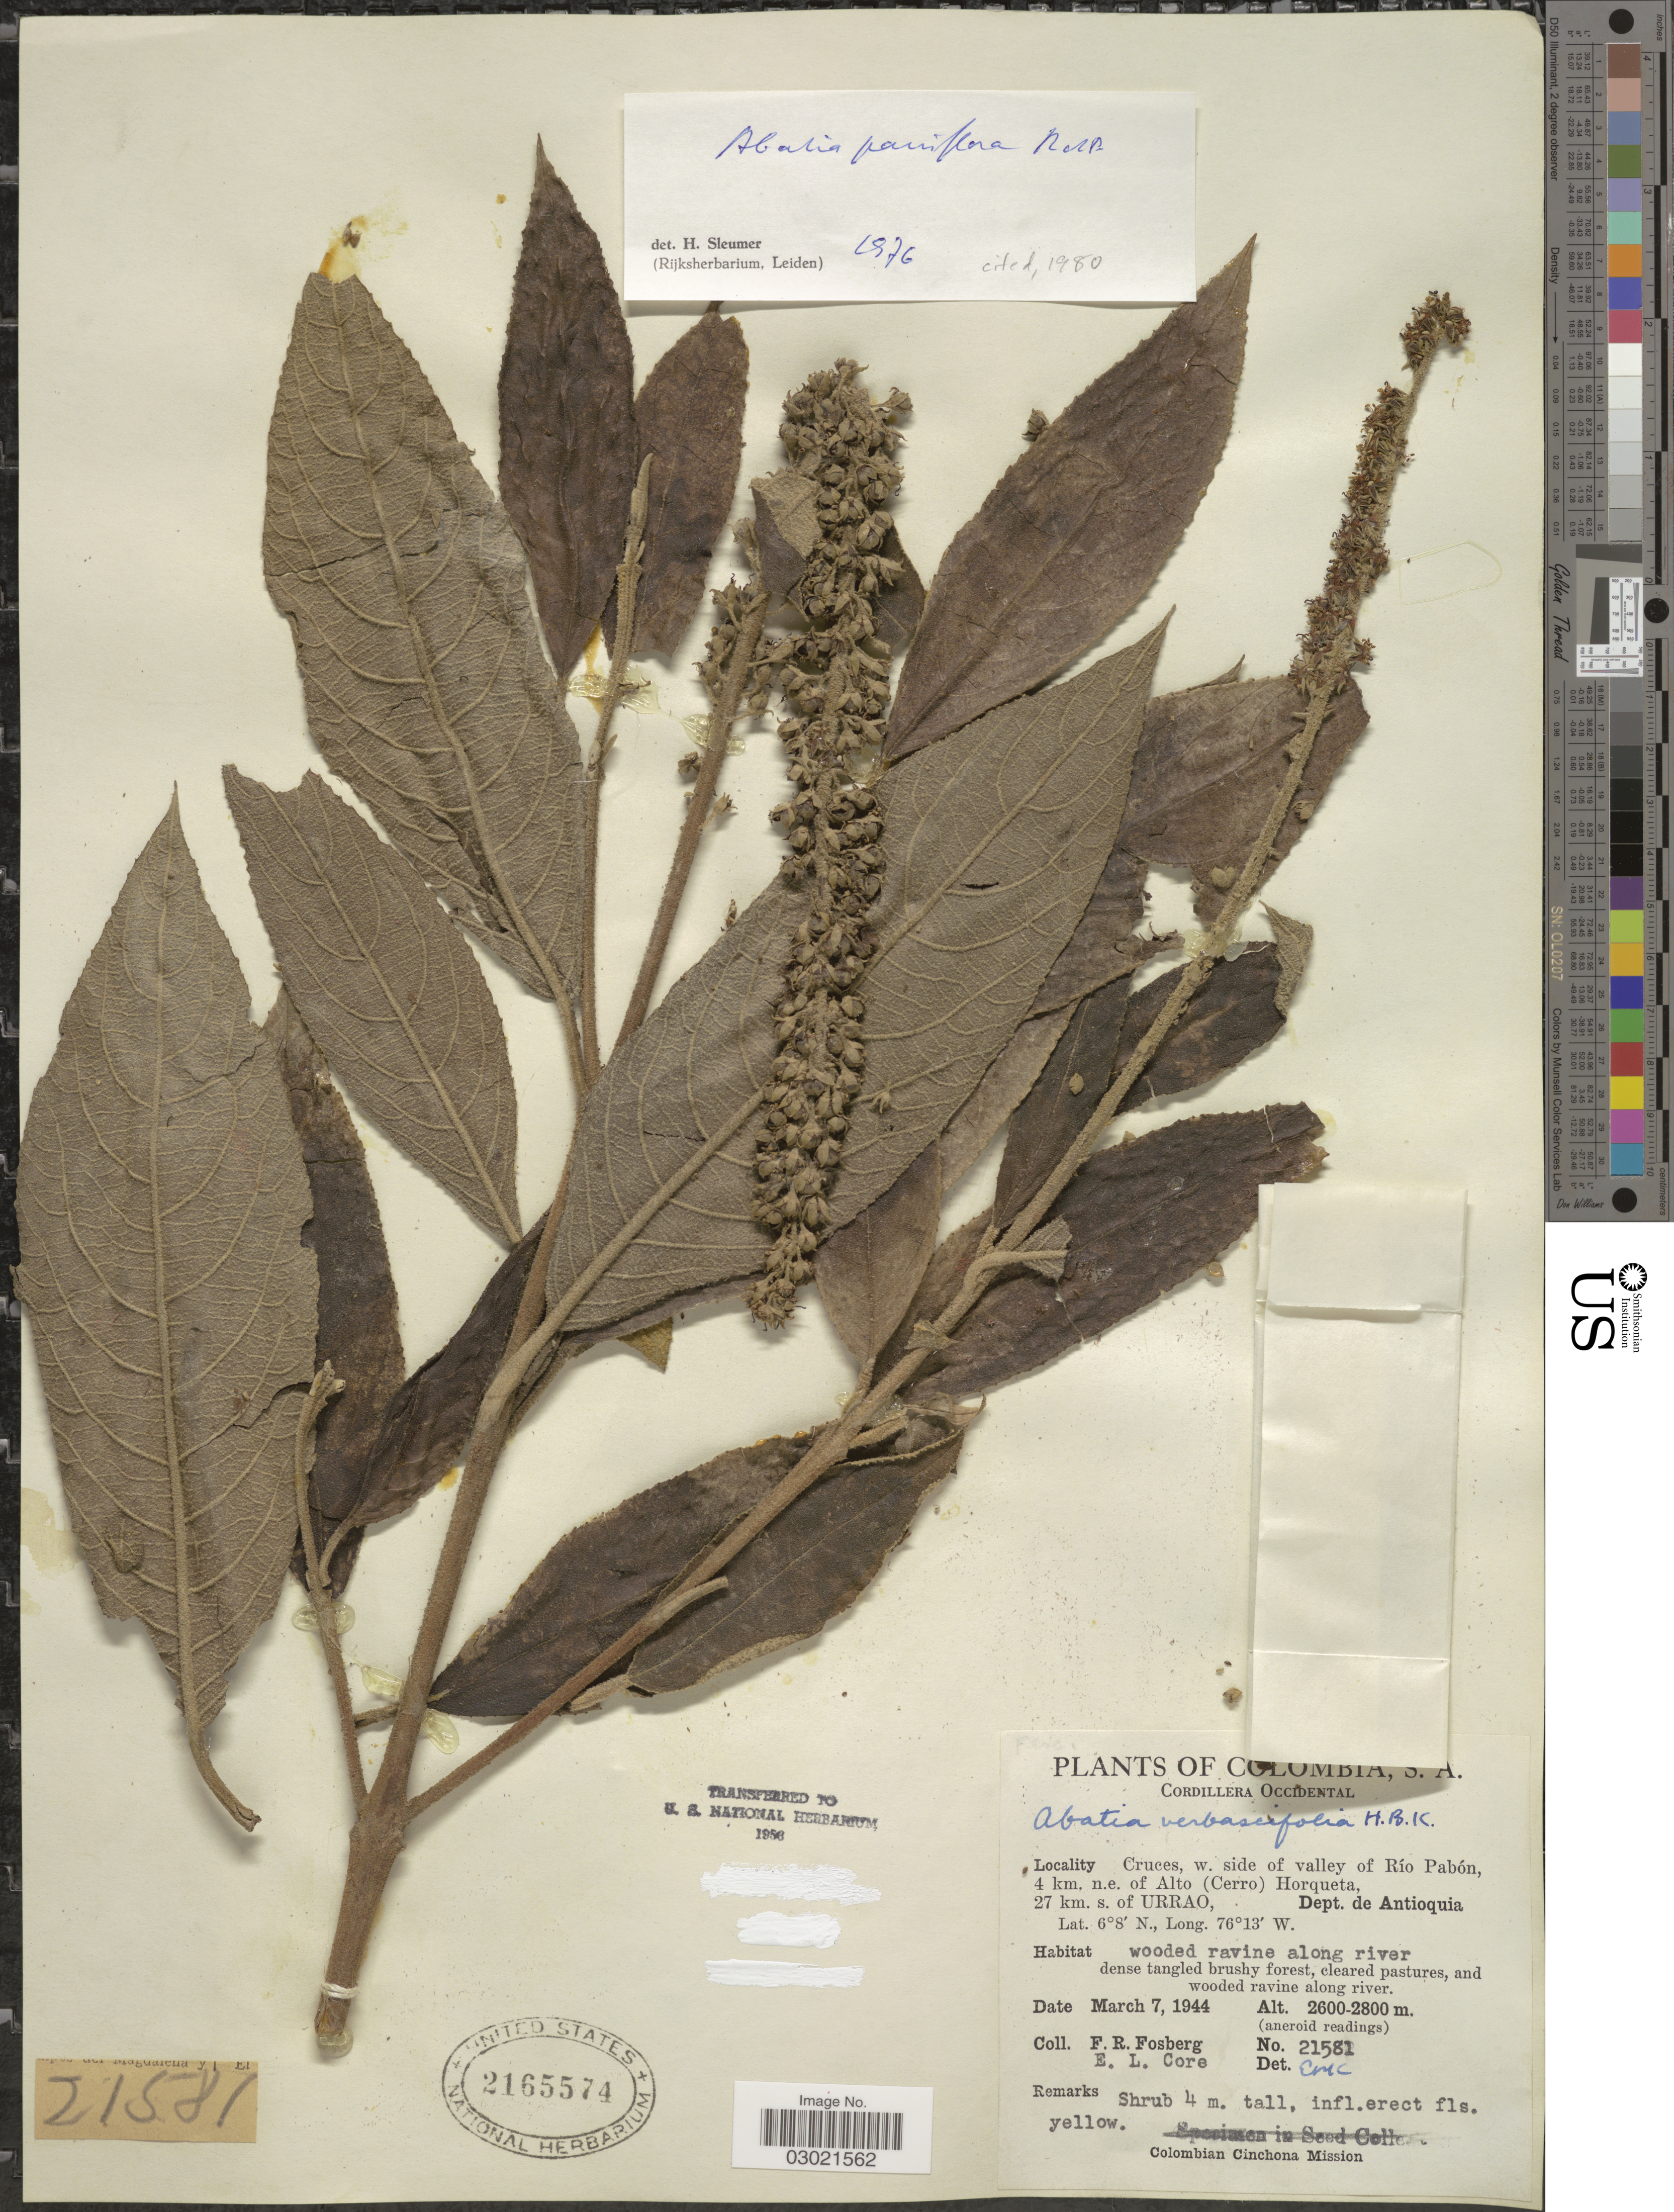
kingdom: Plantae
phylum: Tracheophyta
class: Magnoliopsida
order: Malpighiales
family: Salicaceae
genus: Abatia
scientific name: Abatia parviflora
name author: Ruiz & Pav.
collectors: F. R. Fosberg & E. Core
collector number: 21581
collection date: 1944-03-07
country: Colombia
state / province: Antioquia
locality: Cordillera Occidental. Cruces, w. side of valley of Río Pabón, 4 km. n.e. of Alto (Cerro) Horqueta, 27 km. s. of Urrao, Dept. de Antioquia.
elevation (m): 2600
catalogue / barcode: US 2165574